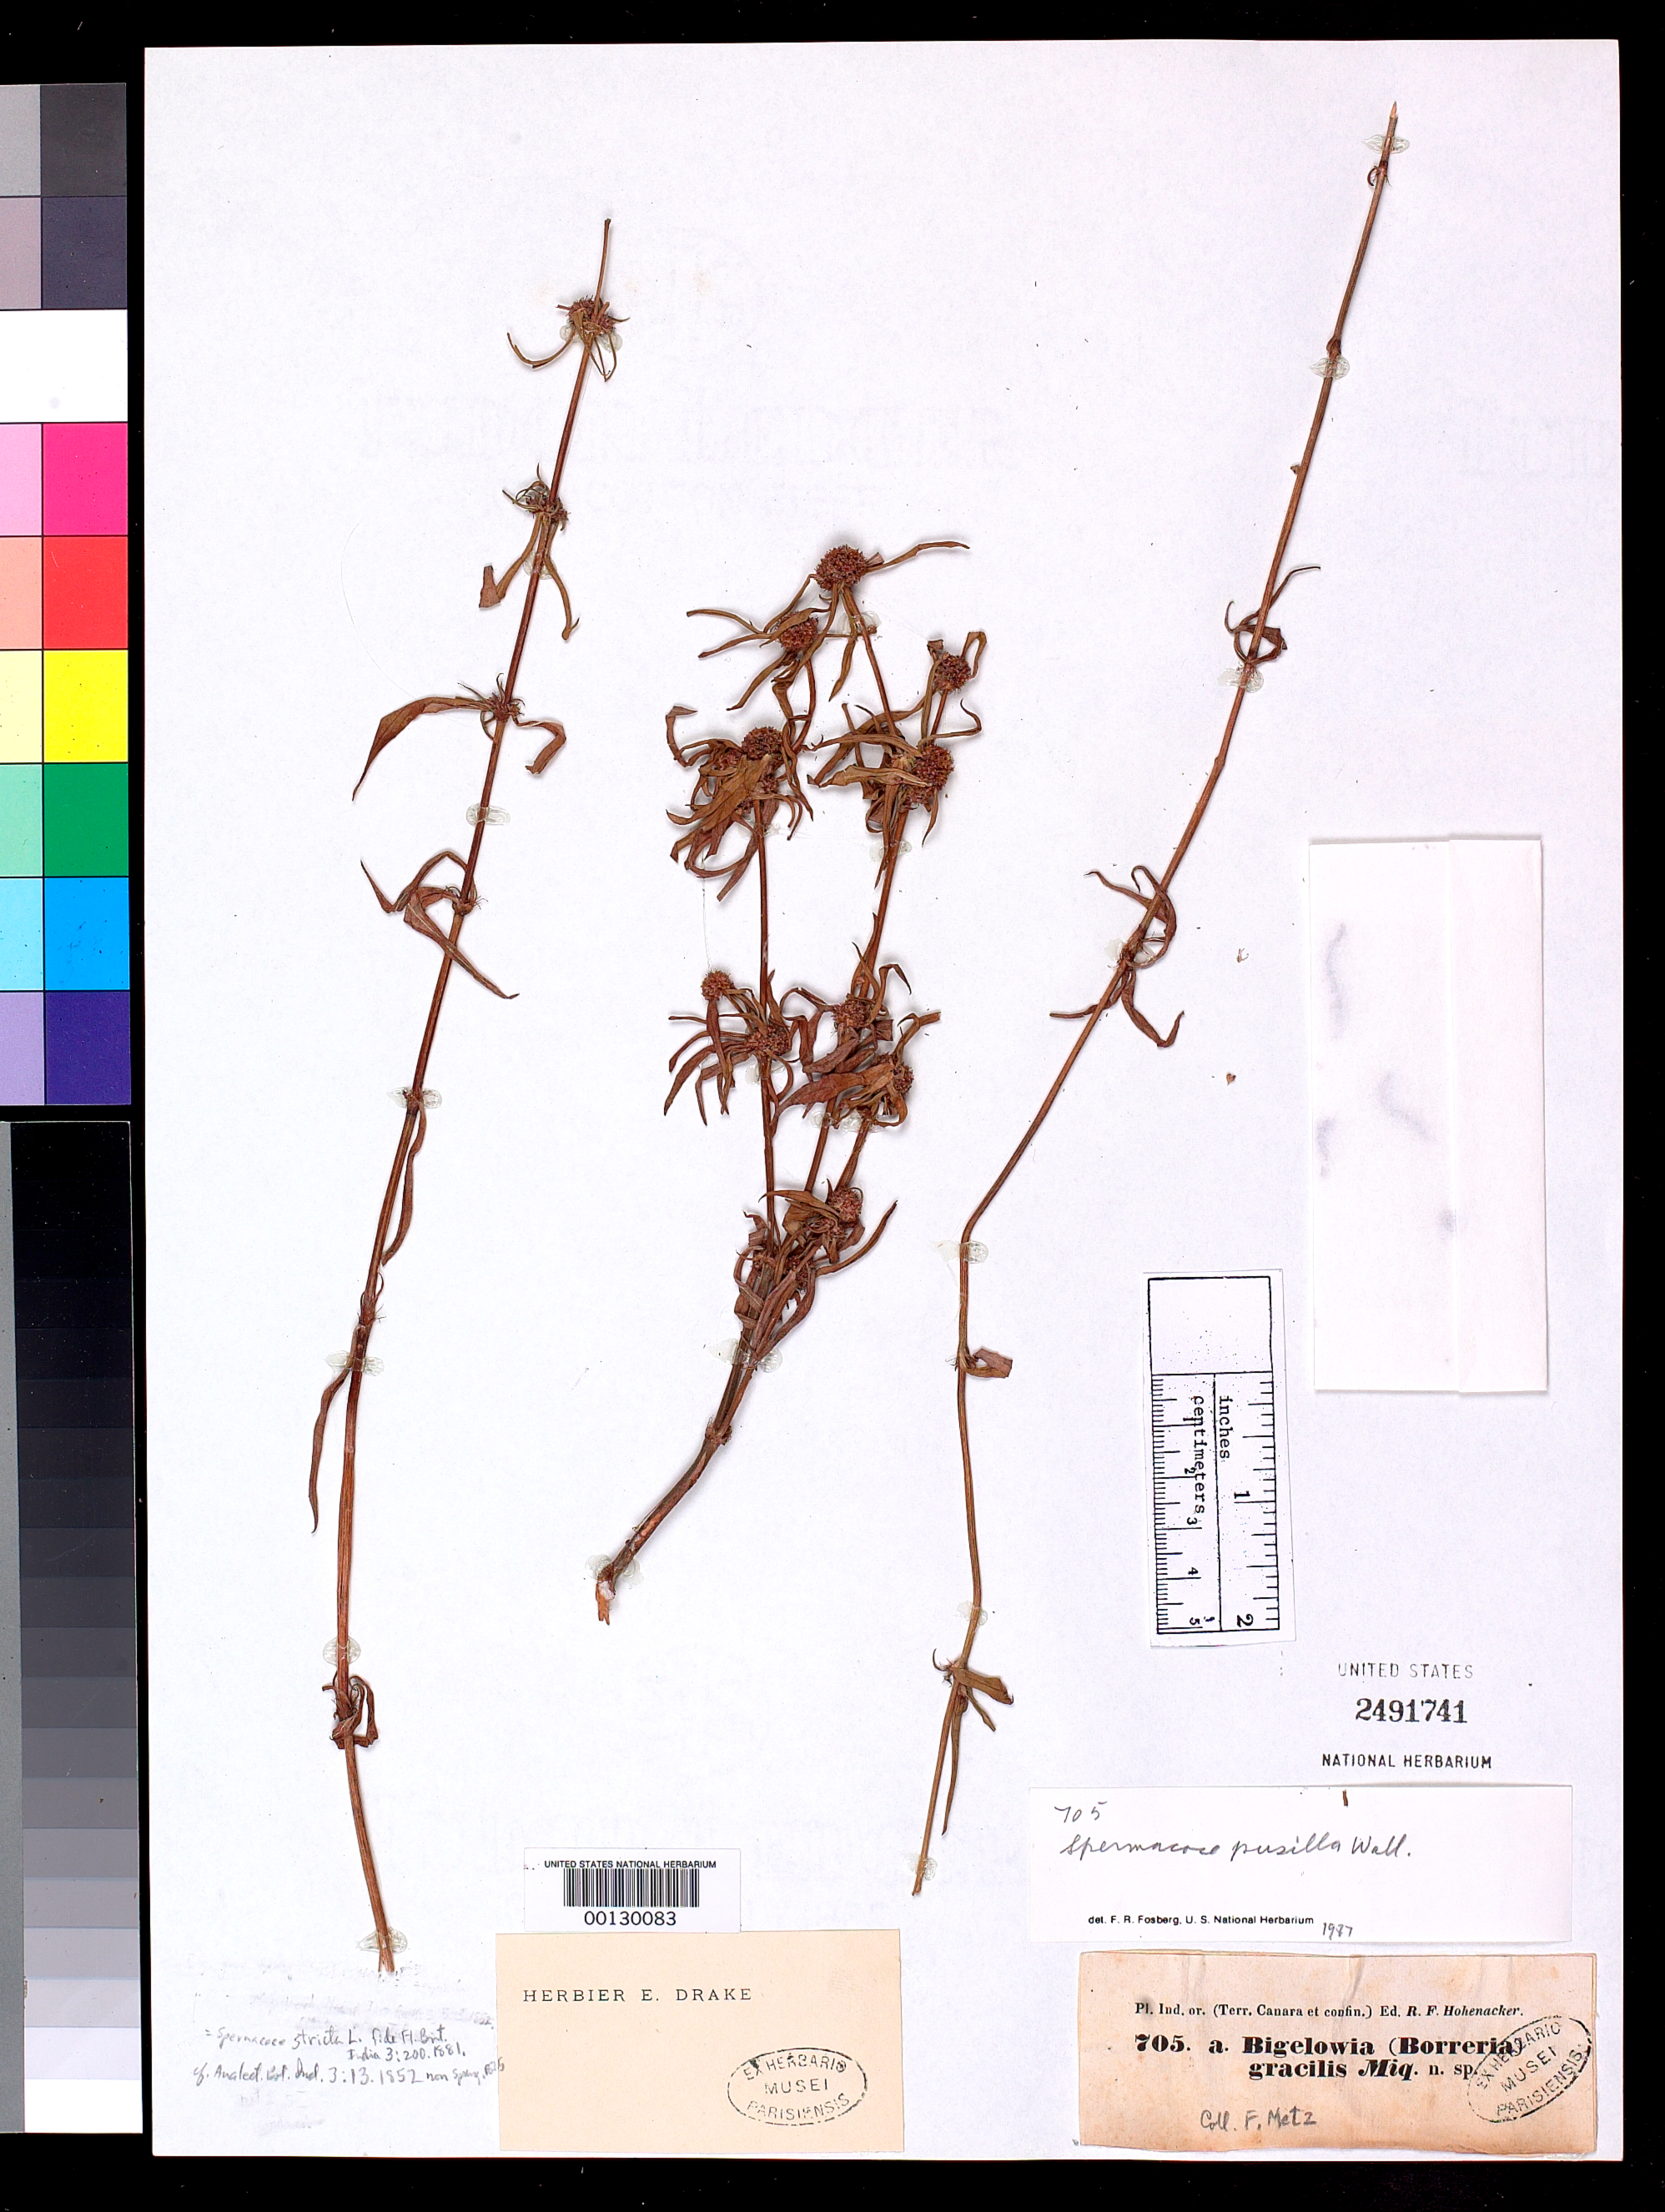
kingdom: Plantae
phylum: Tracheophyta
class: Magnoliopsida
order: Asterales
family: Asteraceae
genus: Bigelowia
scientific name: Bigelowia gracilis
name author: Miq.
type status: Isotype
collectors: F. Metz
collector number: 705a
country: India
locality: Canara.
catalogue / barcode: US 2491741